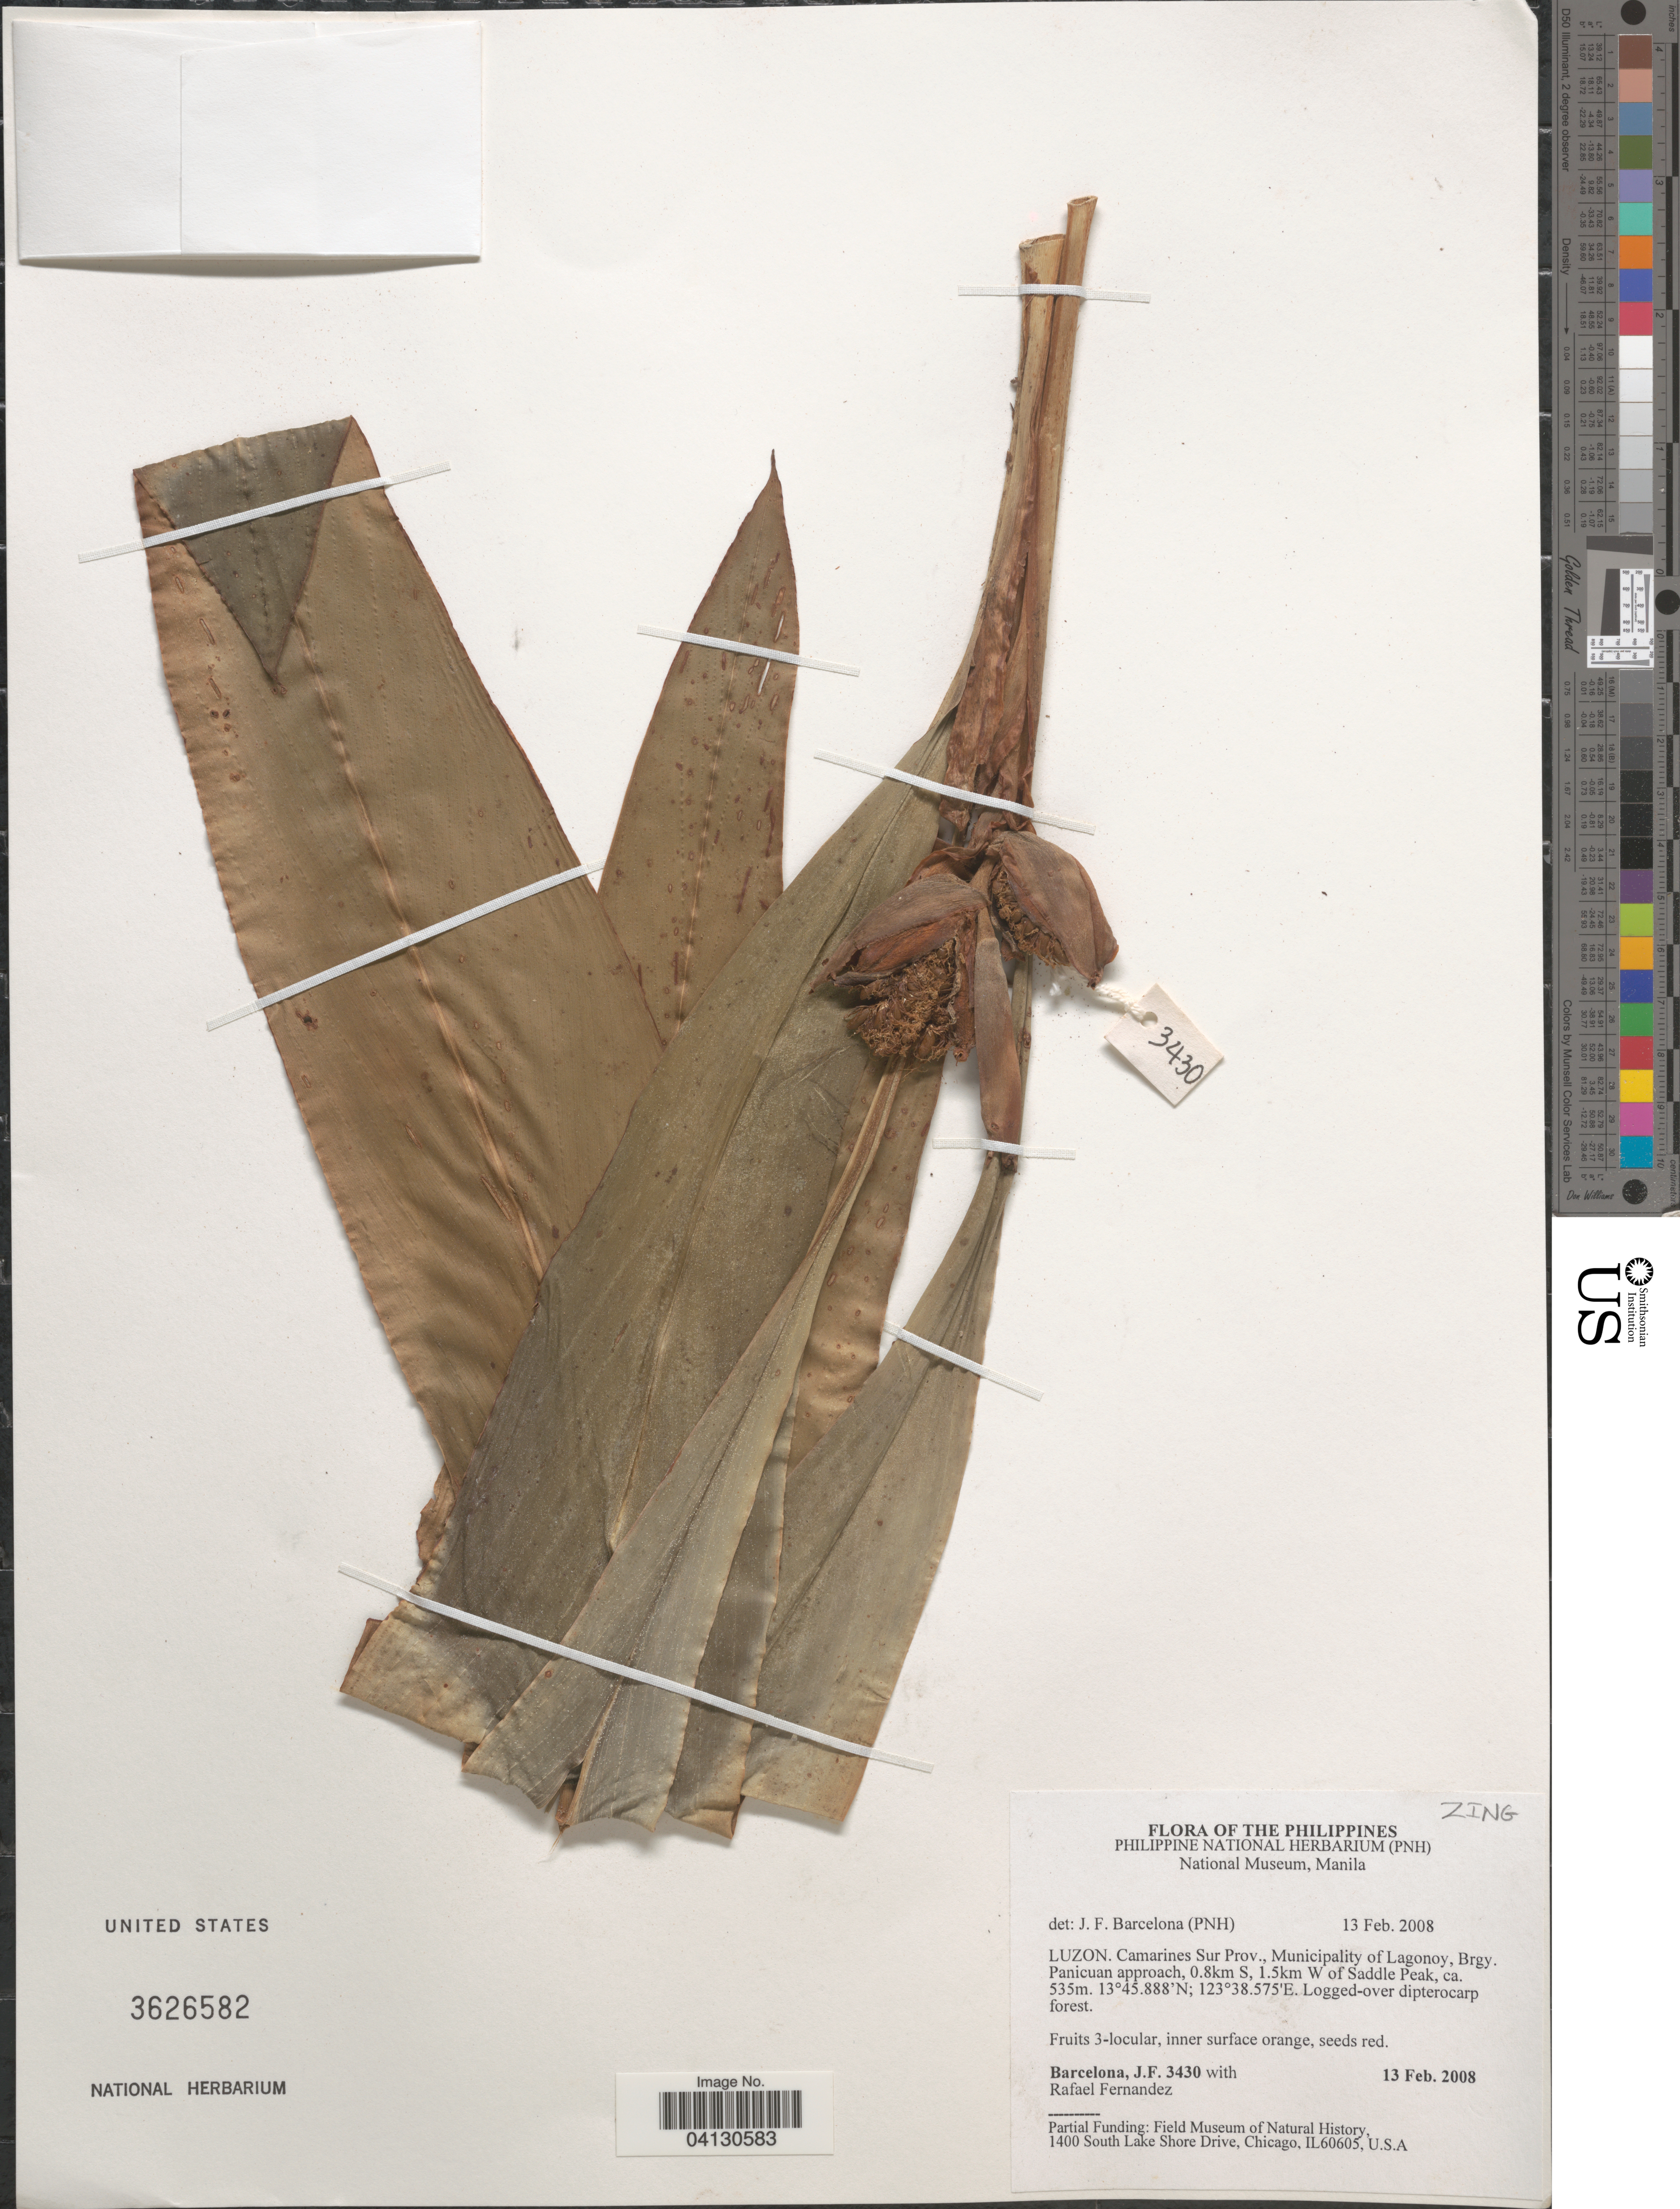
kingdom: Plantae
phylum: Tracheophyta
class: Liliopsida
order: Zingiberales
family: Zingiberaceae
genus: Hedychium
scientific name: Hedychium philippinense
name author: K. Schum.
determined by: Docot, Rudolph Valentino A.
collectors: J. F. Barcelona & R. Fernandez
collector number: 3430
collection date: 2008-02-13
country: Philippines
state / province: Bicol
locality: Luzon. Camarines Sur Prov., Municipality of Lagonoy, Brgy, Panicuan approach, 0.8km S, 1.5km W of Saddle Peak.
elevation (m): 535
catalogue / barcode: US 3626582